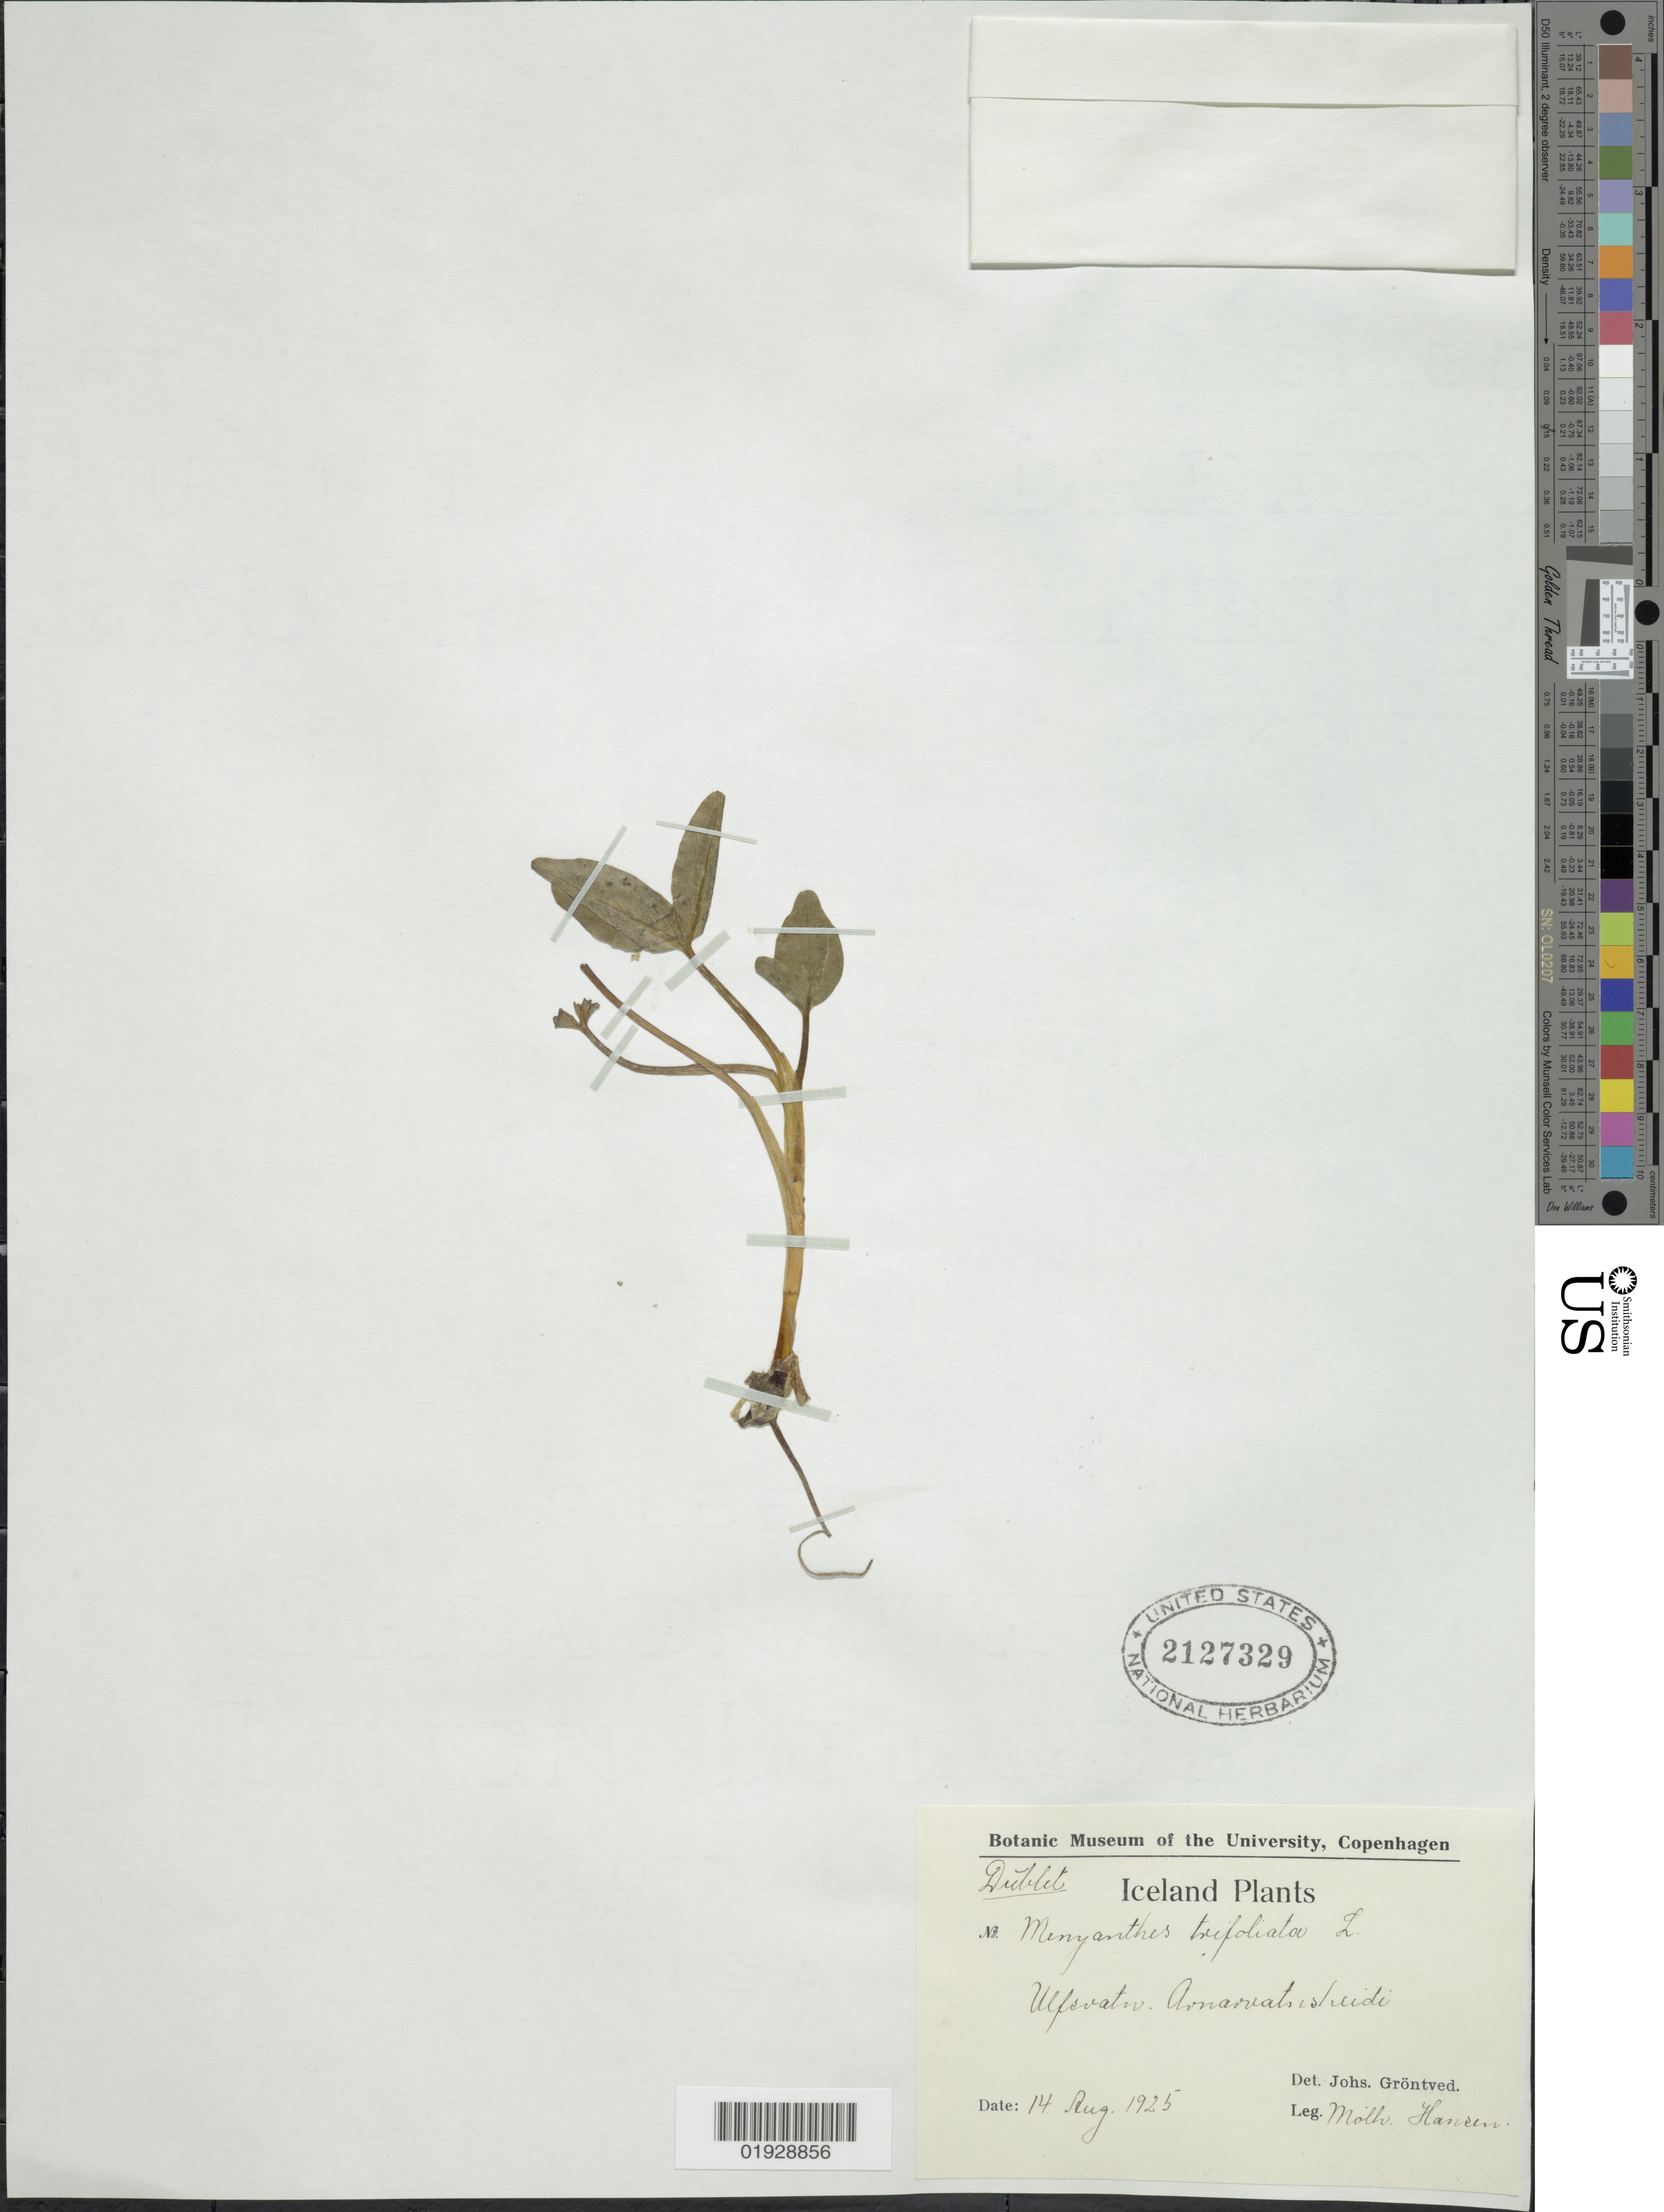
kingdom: Plantae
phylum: Tracheophyta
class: Magnoliopsida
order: Asterales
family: Menyanthaceae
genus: Menyanthes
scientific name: Menyanthes trifoliata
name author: L.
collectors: M. Hansen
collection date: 1925-08-14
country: Iceland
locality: Ulfevatu. Avnaruatnsheidi.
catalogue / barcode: US 2127329